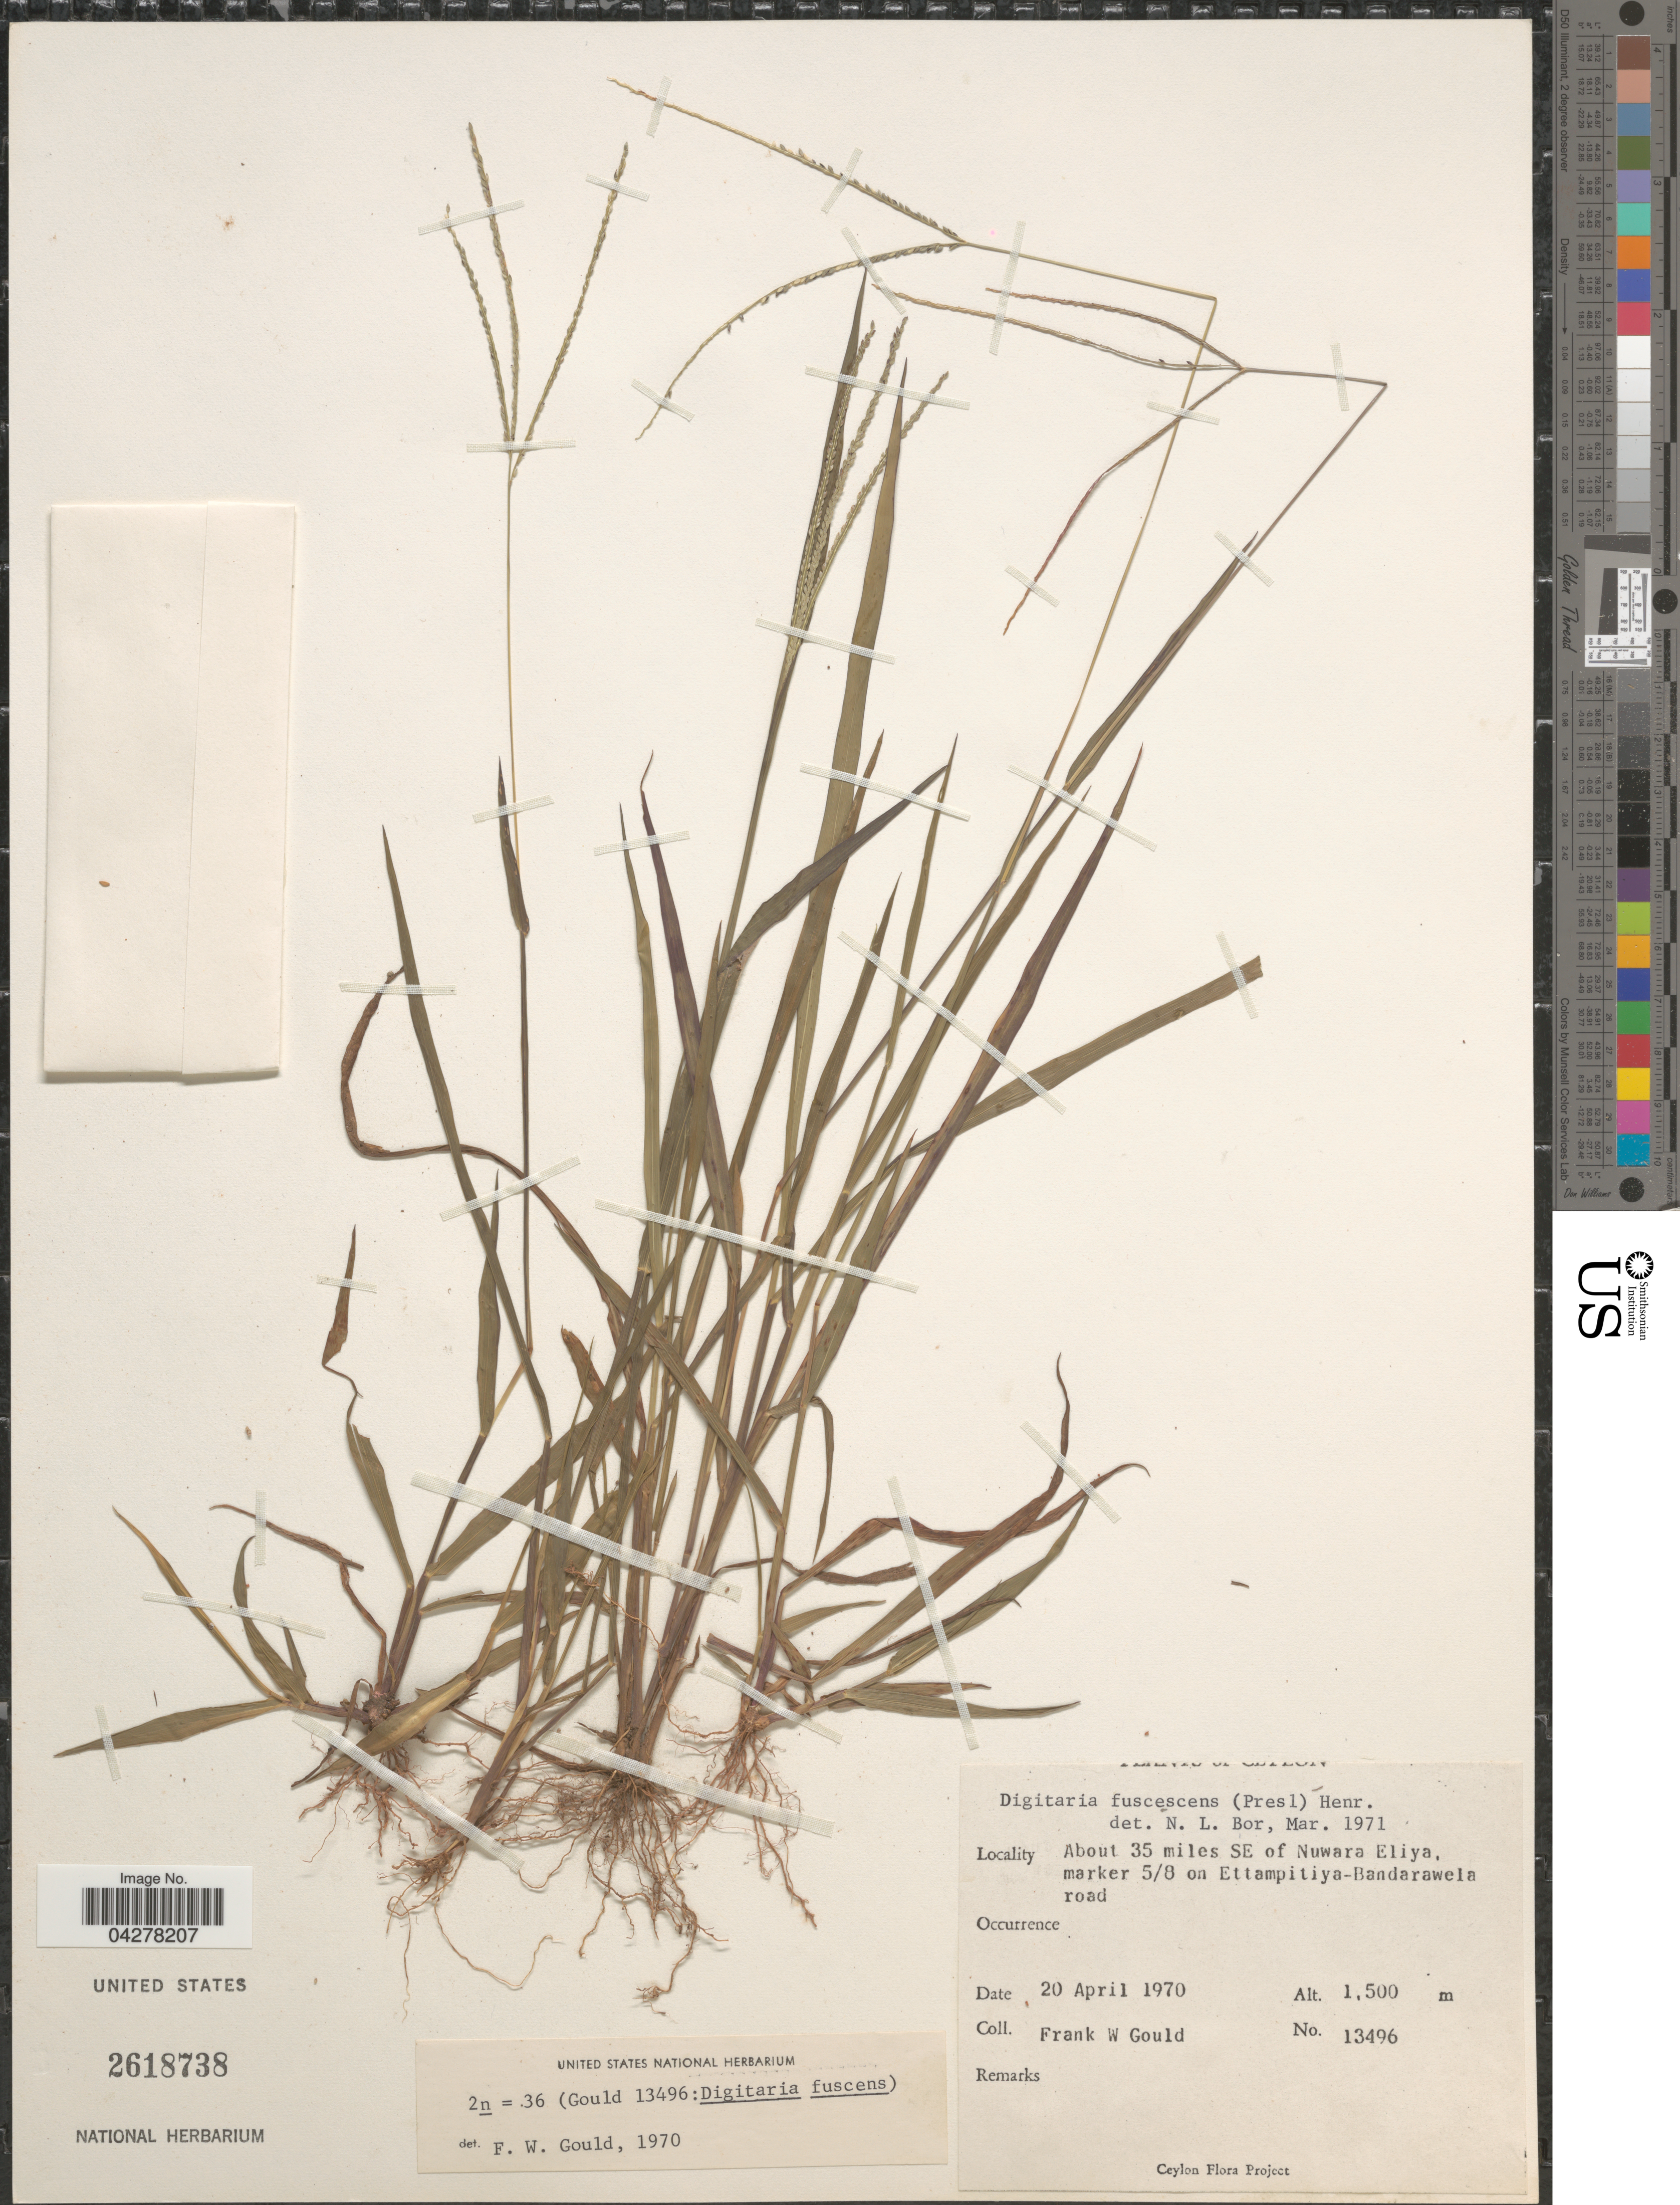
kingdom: Plantae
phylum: Tracheophyta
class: Liliopsida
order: Poales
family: Poaceae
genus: Digitaria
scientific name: Digitaria fuscescens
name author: (J. Presl) Henr.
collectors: F. W. Gould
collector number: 13496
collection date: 1970-04-20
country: Sri Lanka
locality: About 35 miles SE of Nuwara Eliya, marker 5/8 on Ettampitiya-Bandarawela road.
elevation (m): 1500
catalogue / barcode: US 2618738